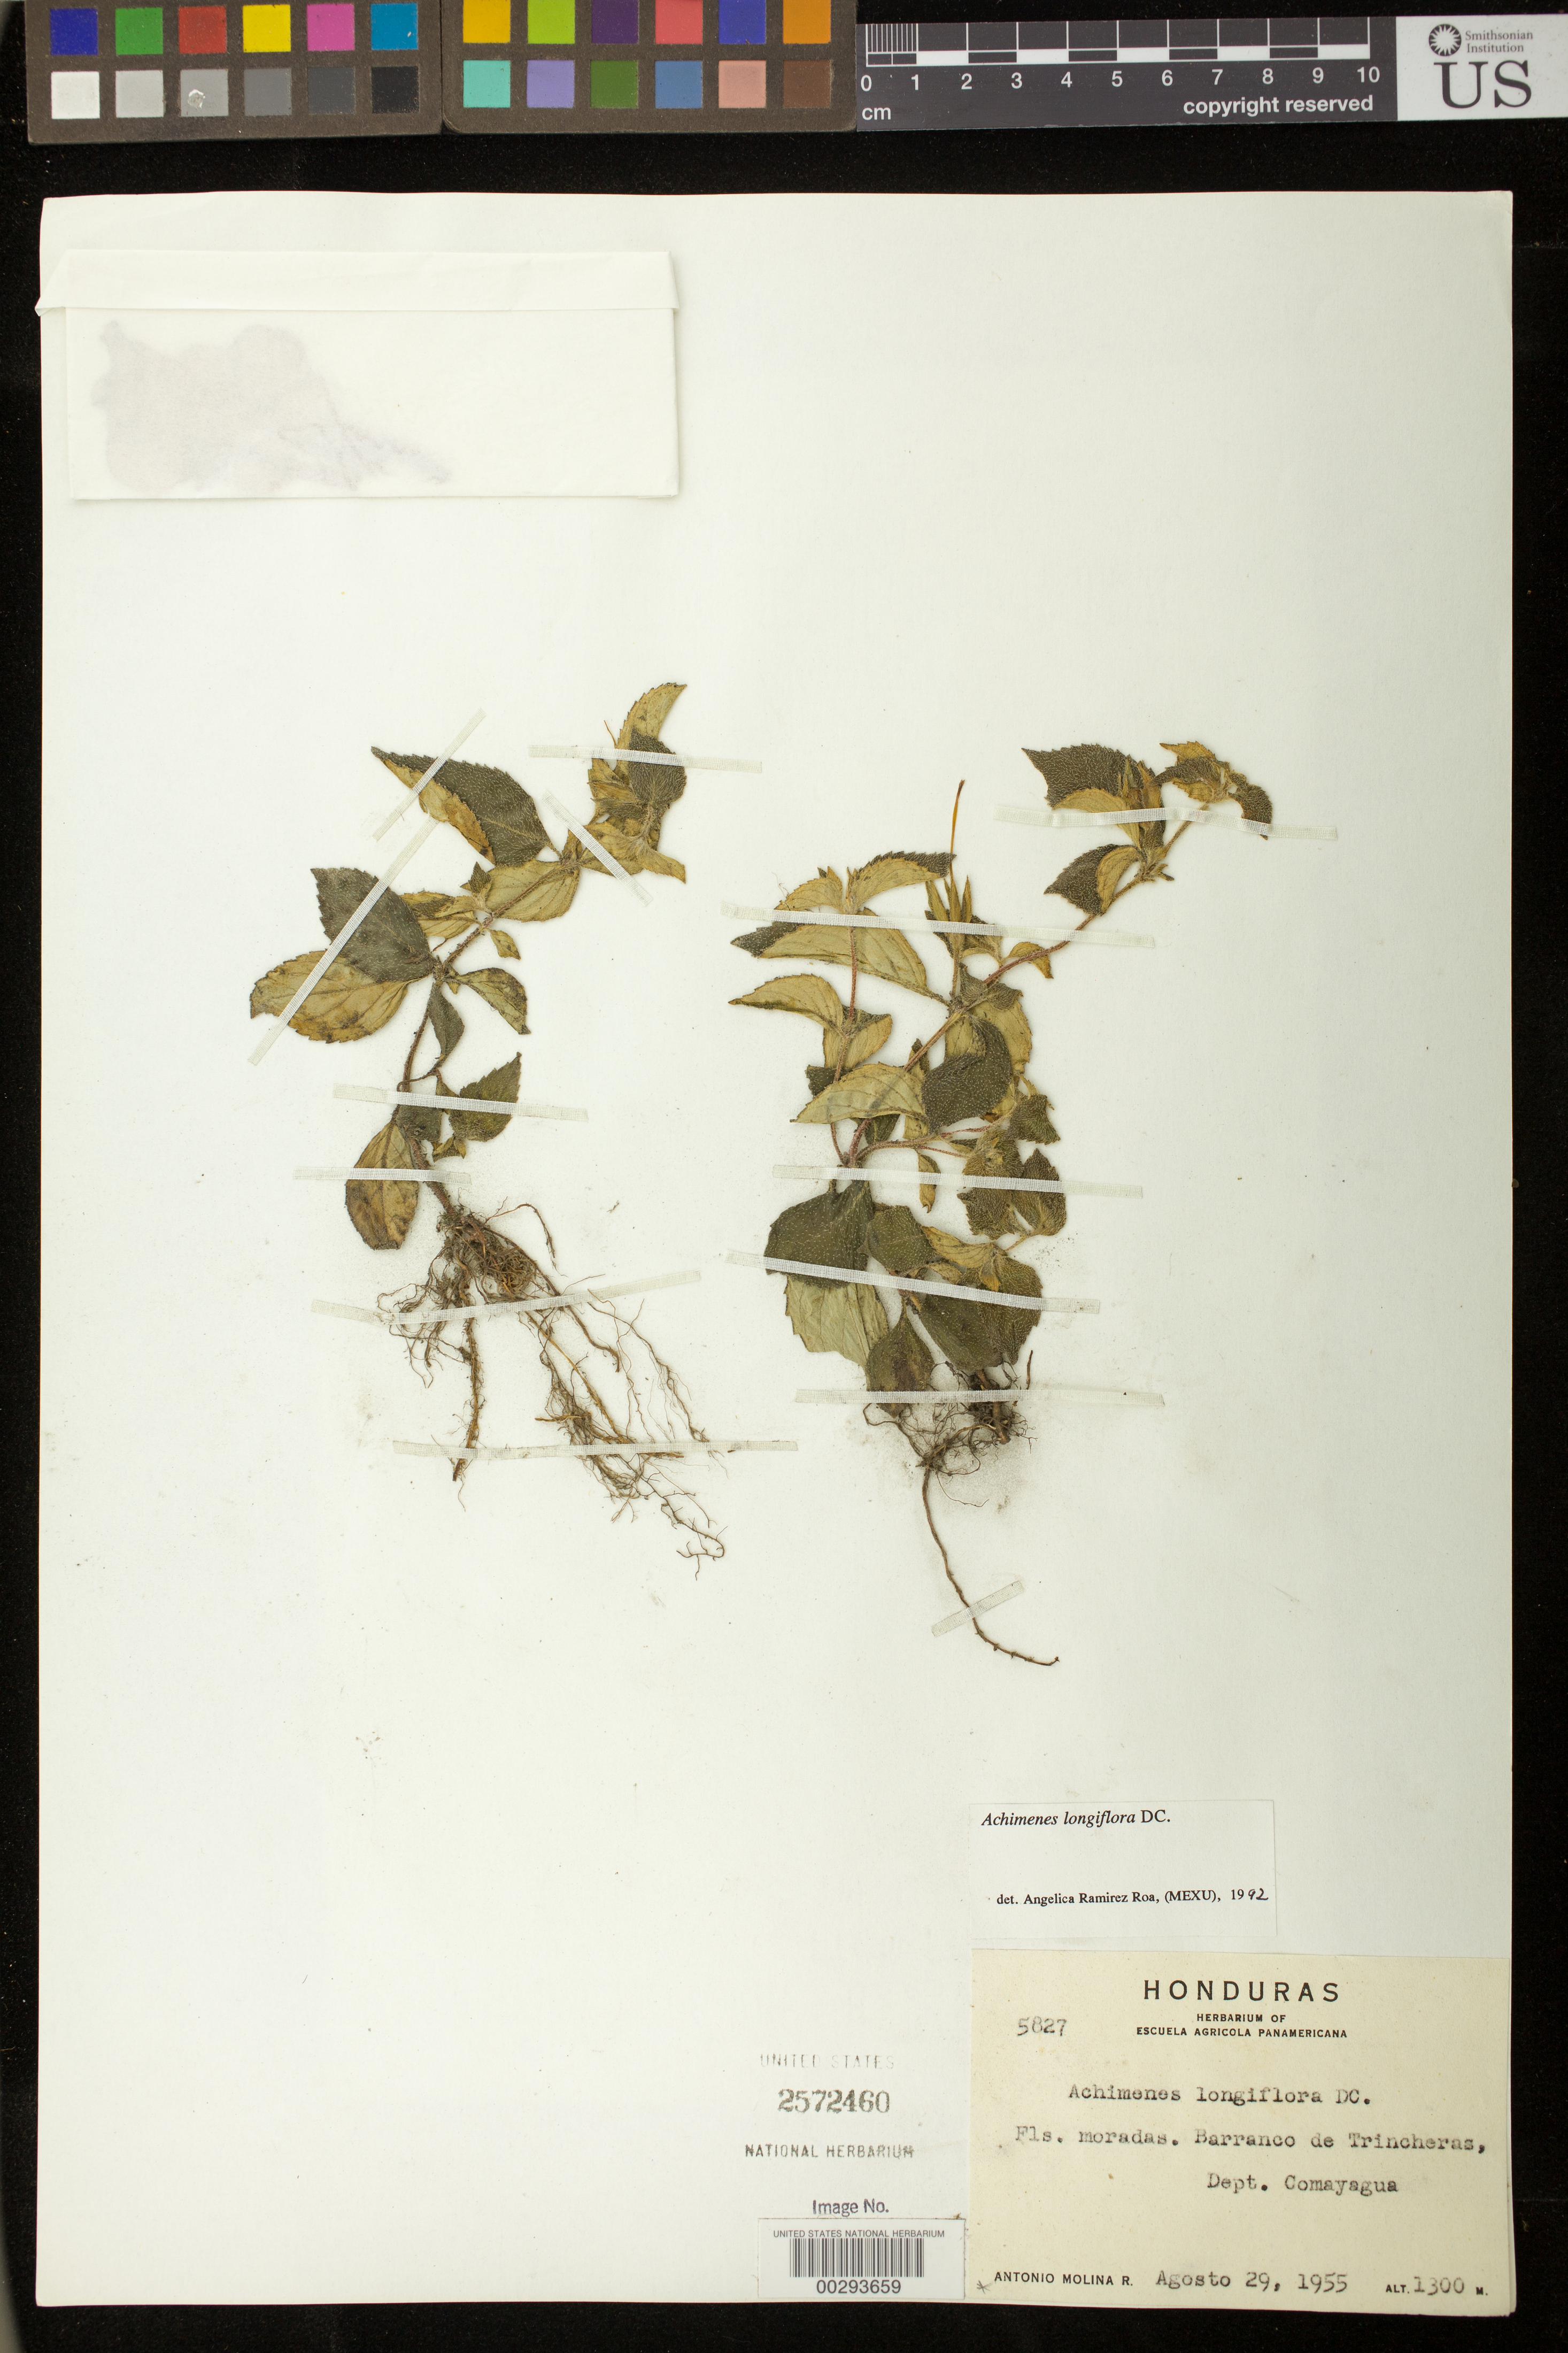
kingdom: Plantae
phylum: Tracheophyta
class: Magnoliopsida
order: Lamiales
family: Gesneriaceae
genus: Achimenes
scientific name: Achimenes longiflora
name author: DC.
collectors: A. Molina R.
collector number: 5827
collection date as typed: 29 Aug 1955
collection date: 1955-08-29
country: Honduras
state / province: Comayagua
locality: Barranco de Trincheras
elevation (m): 1300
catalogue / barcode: US 2572460